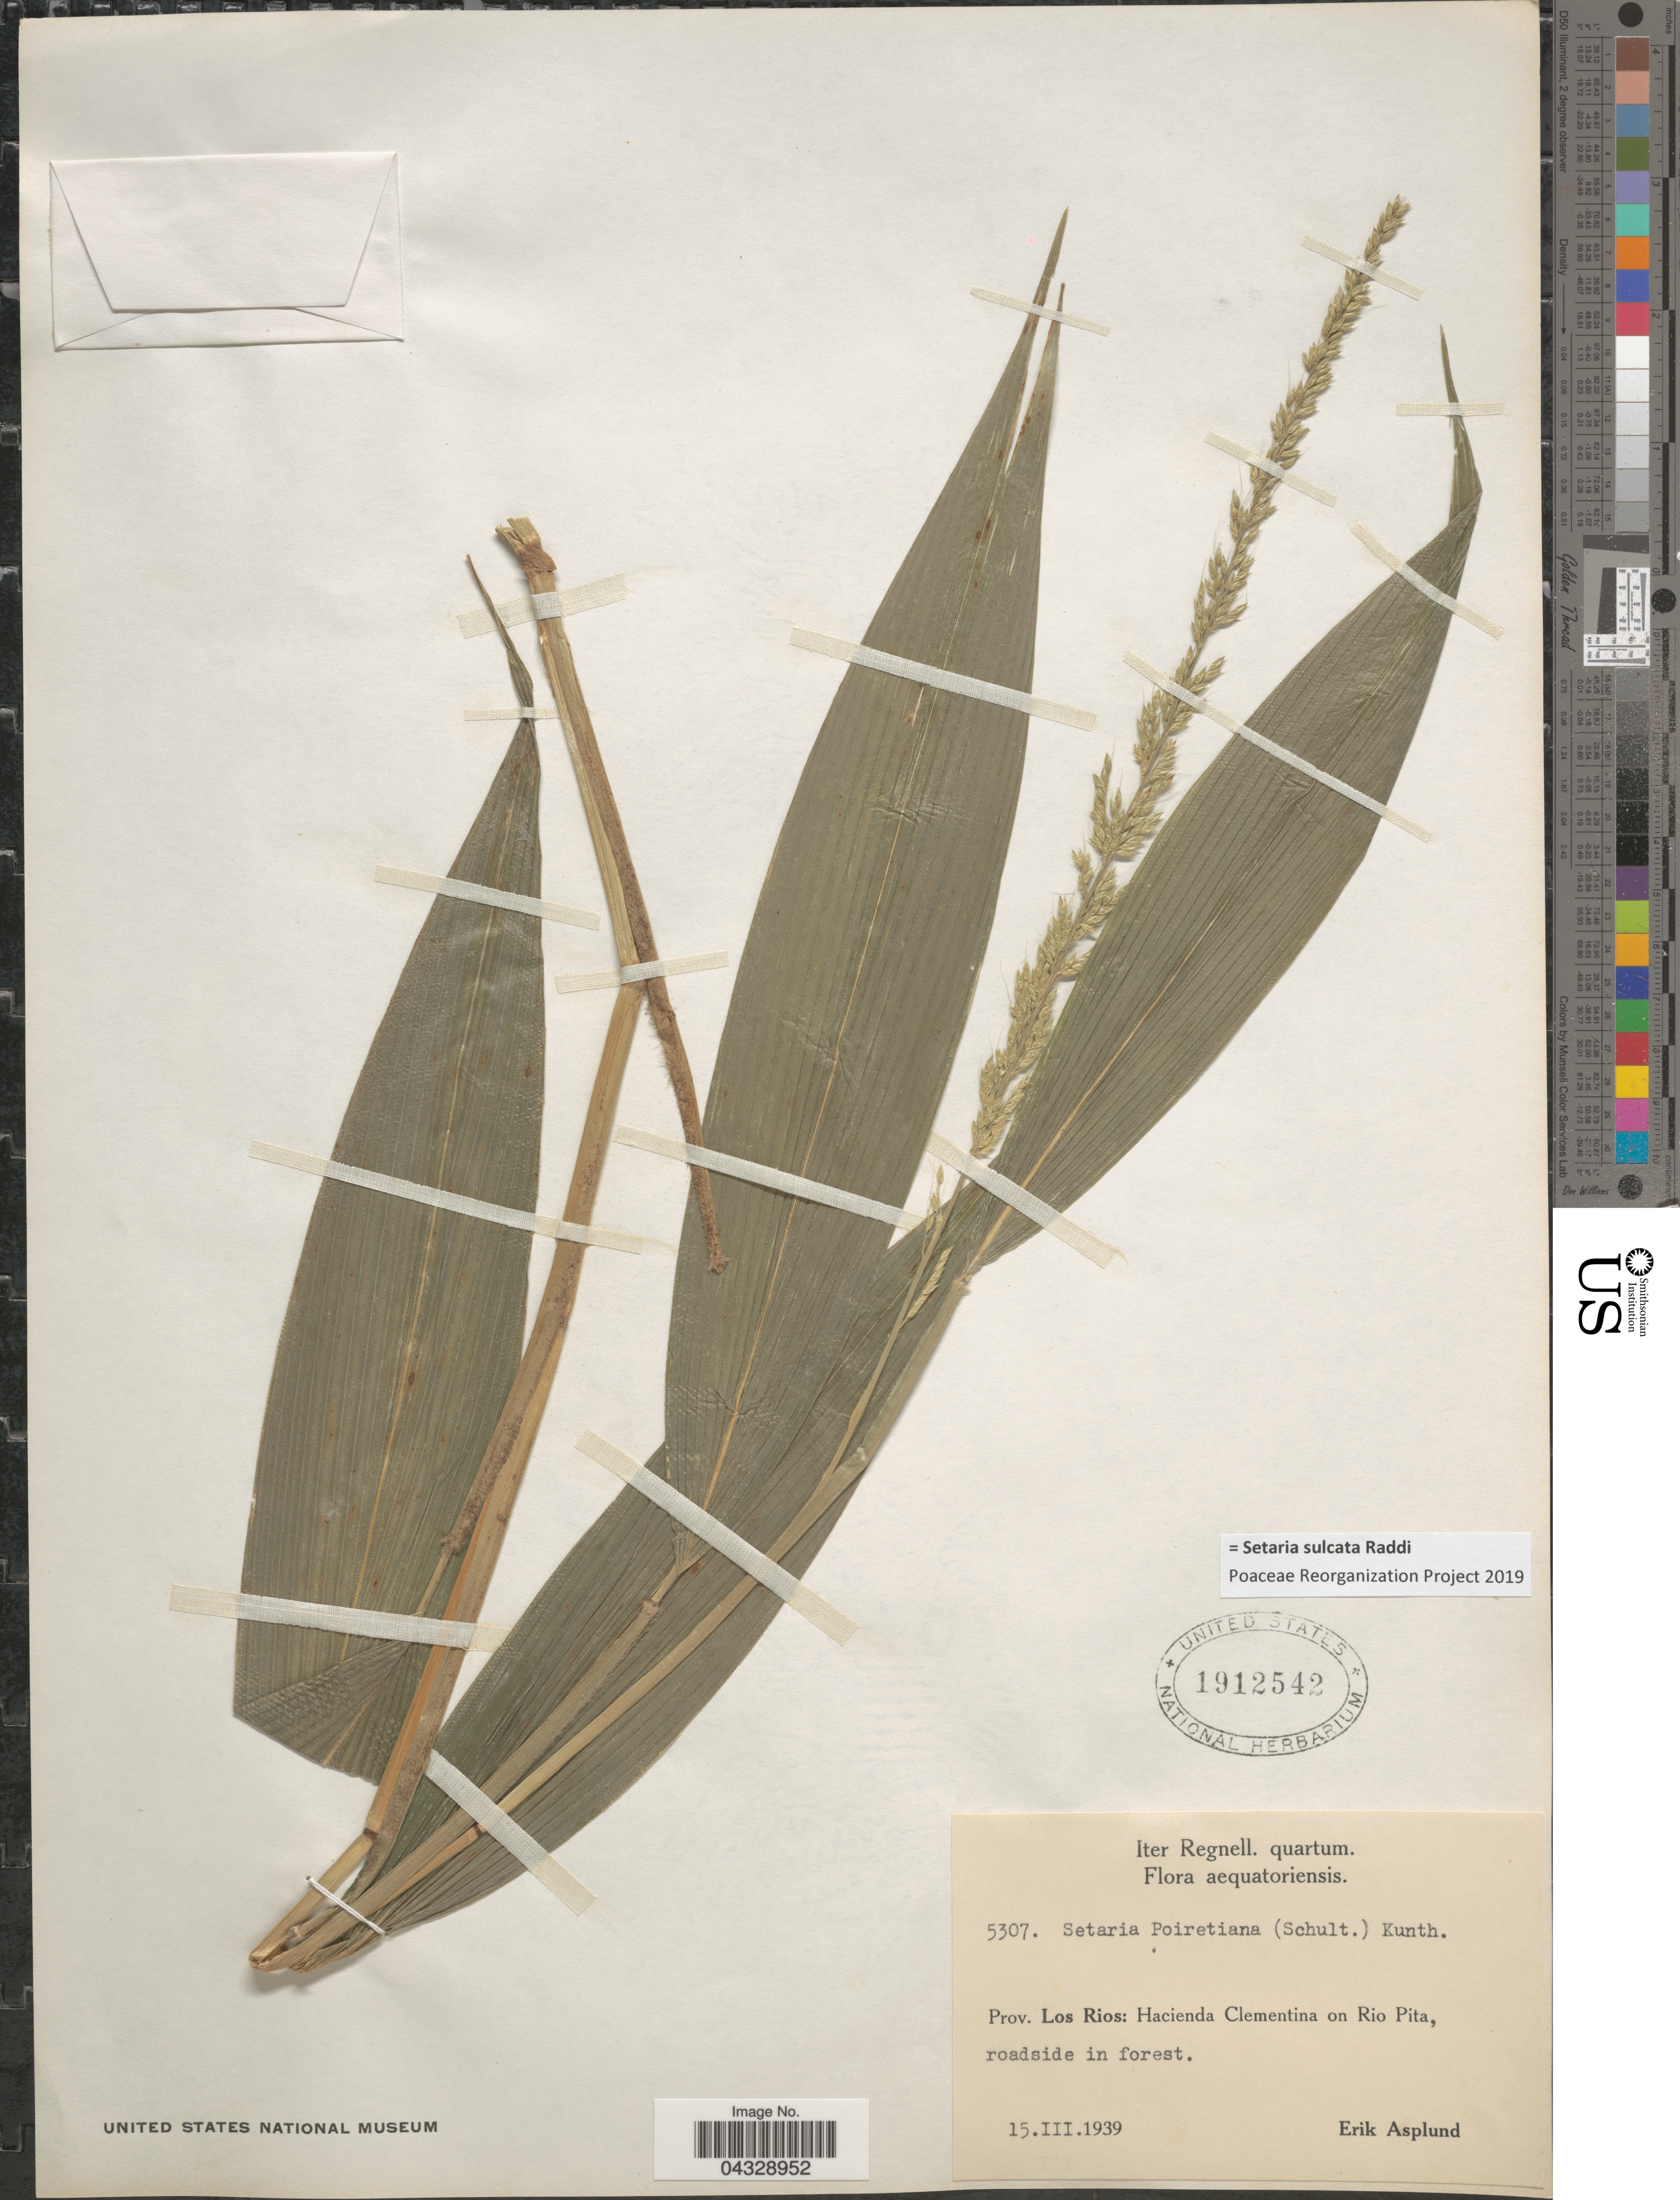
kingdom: Plantae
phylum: Tracheophyta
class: Liliopsida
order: Poales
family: Poaceae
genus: Setaria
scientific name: Setaria sulcata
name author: Raddi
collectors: E. Asplund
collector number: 5307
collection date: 1939-03-15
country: Ecuador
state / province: Los Ríos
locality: Iter Regnell. quartum. Aequatoriensis. Hacienda Clementina on Rio Pita.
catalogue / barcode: US 1912542